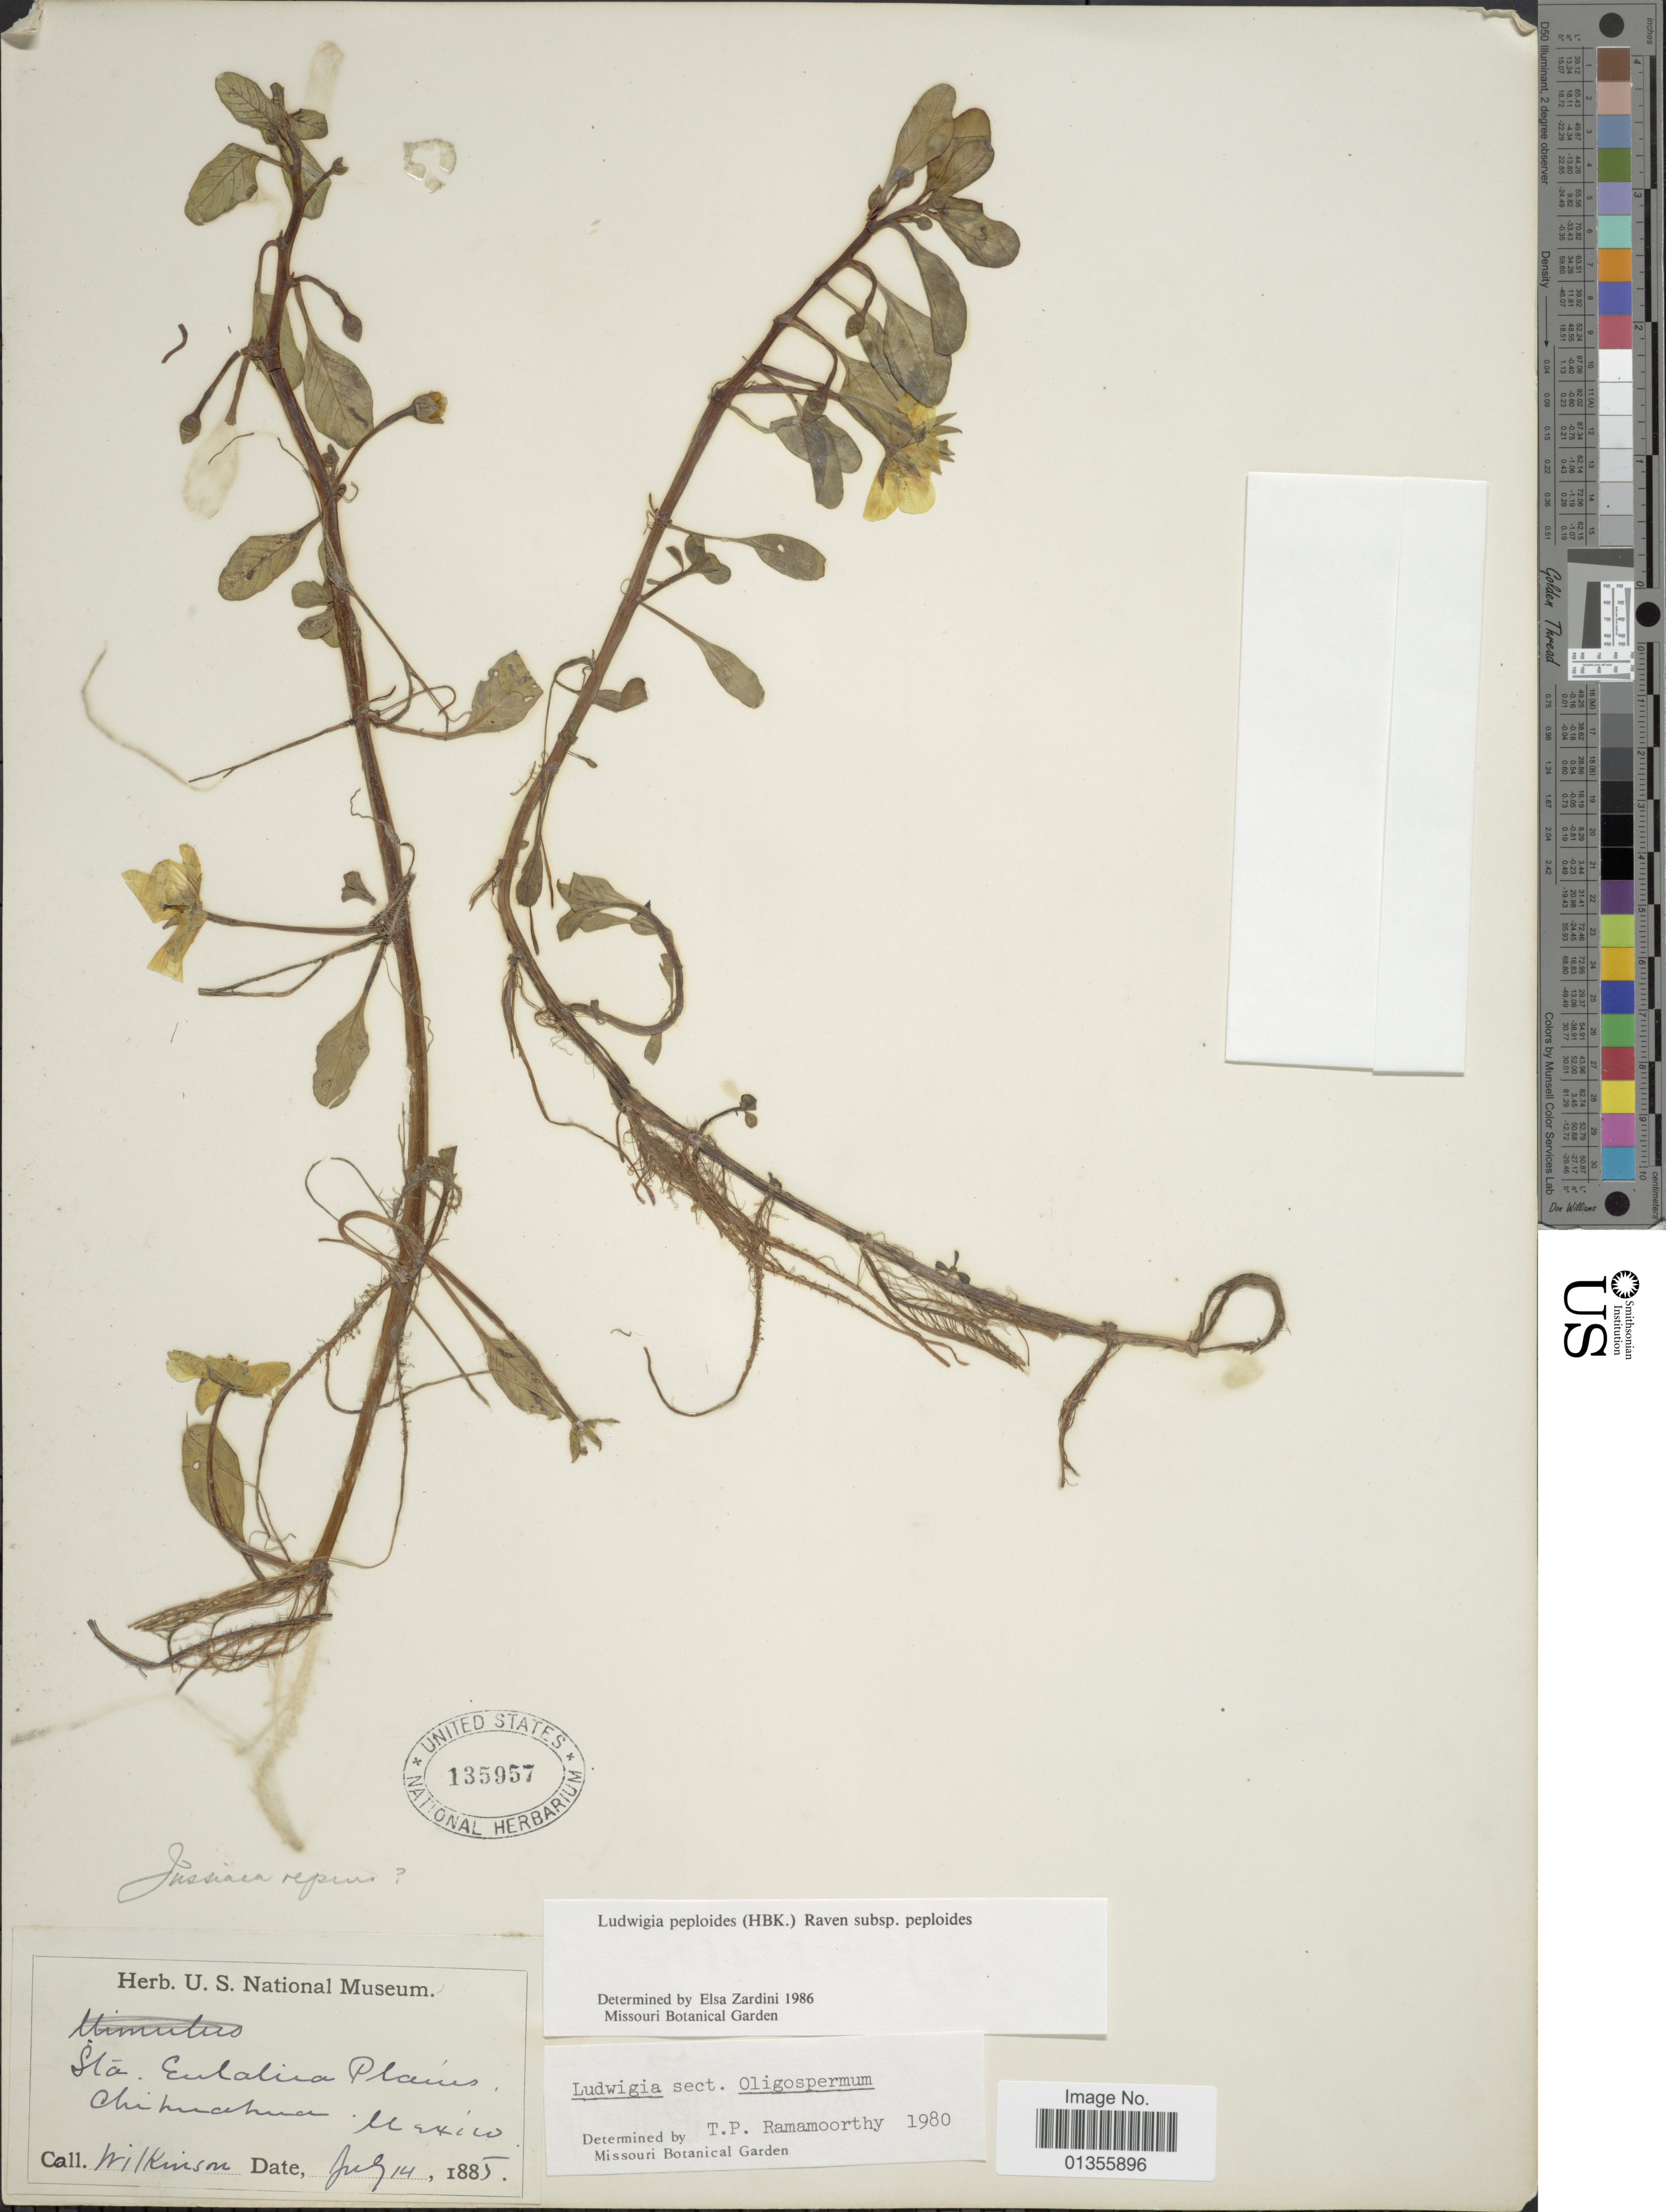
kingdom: Plantae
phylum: Tracheophyta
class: Magnoliopsida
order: Myrtales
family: Onagraceae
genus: Ludwigia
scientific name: Ludwigia peploides subsp. peploides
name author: (Kunth) P.H. Raven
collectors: Wilkinson, --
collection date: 1885-07-14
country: Mexico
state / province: Chihuahua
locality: Sta. Eulalia Plains, Chihuahua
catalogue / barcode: US 135957